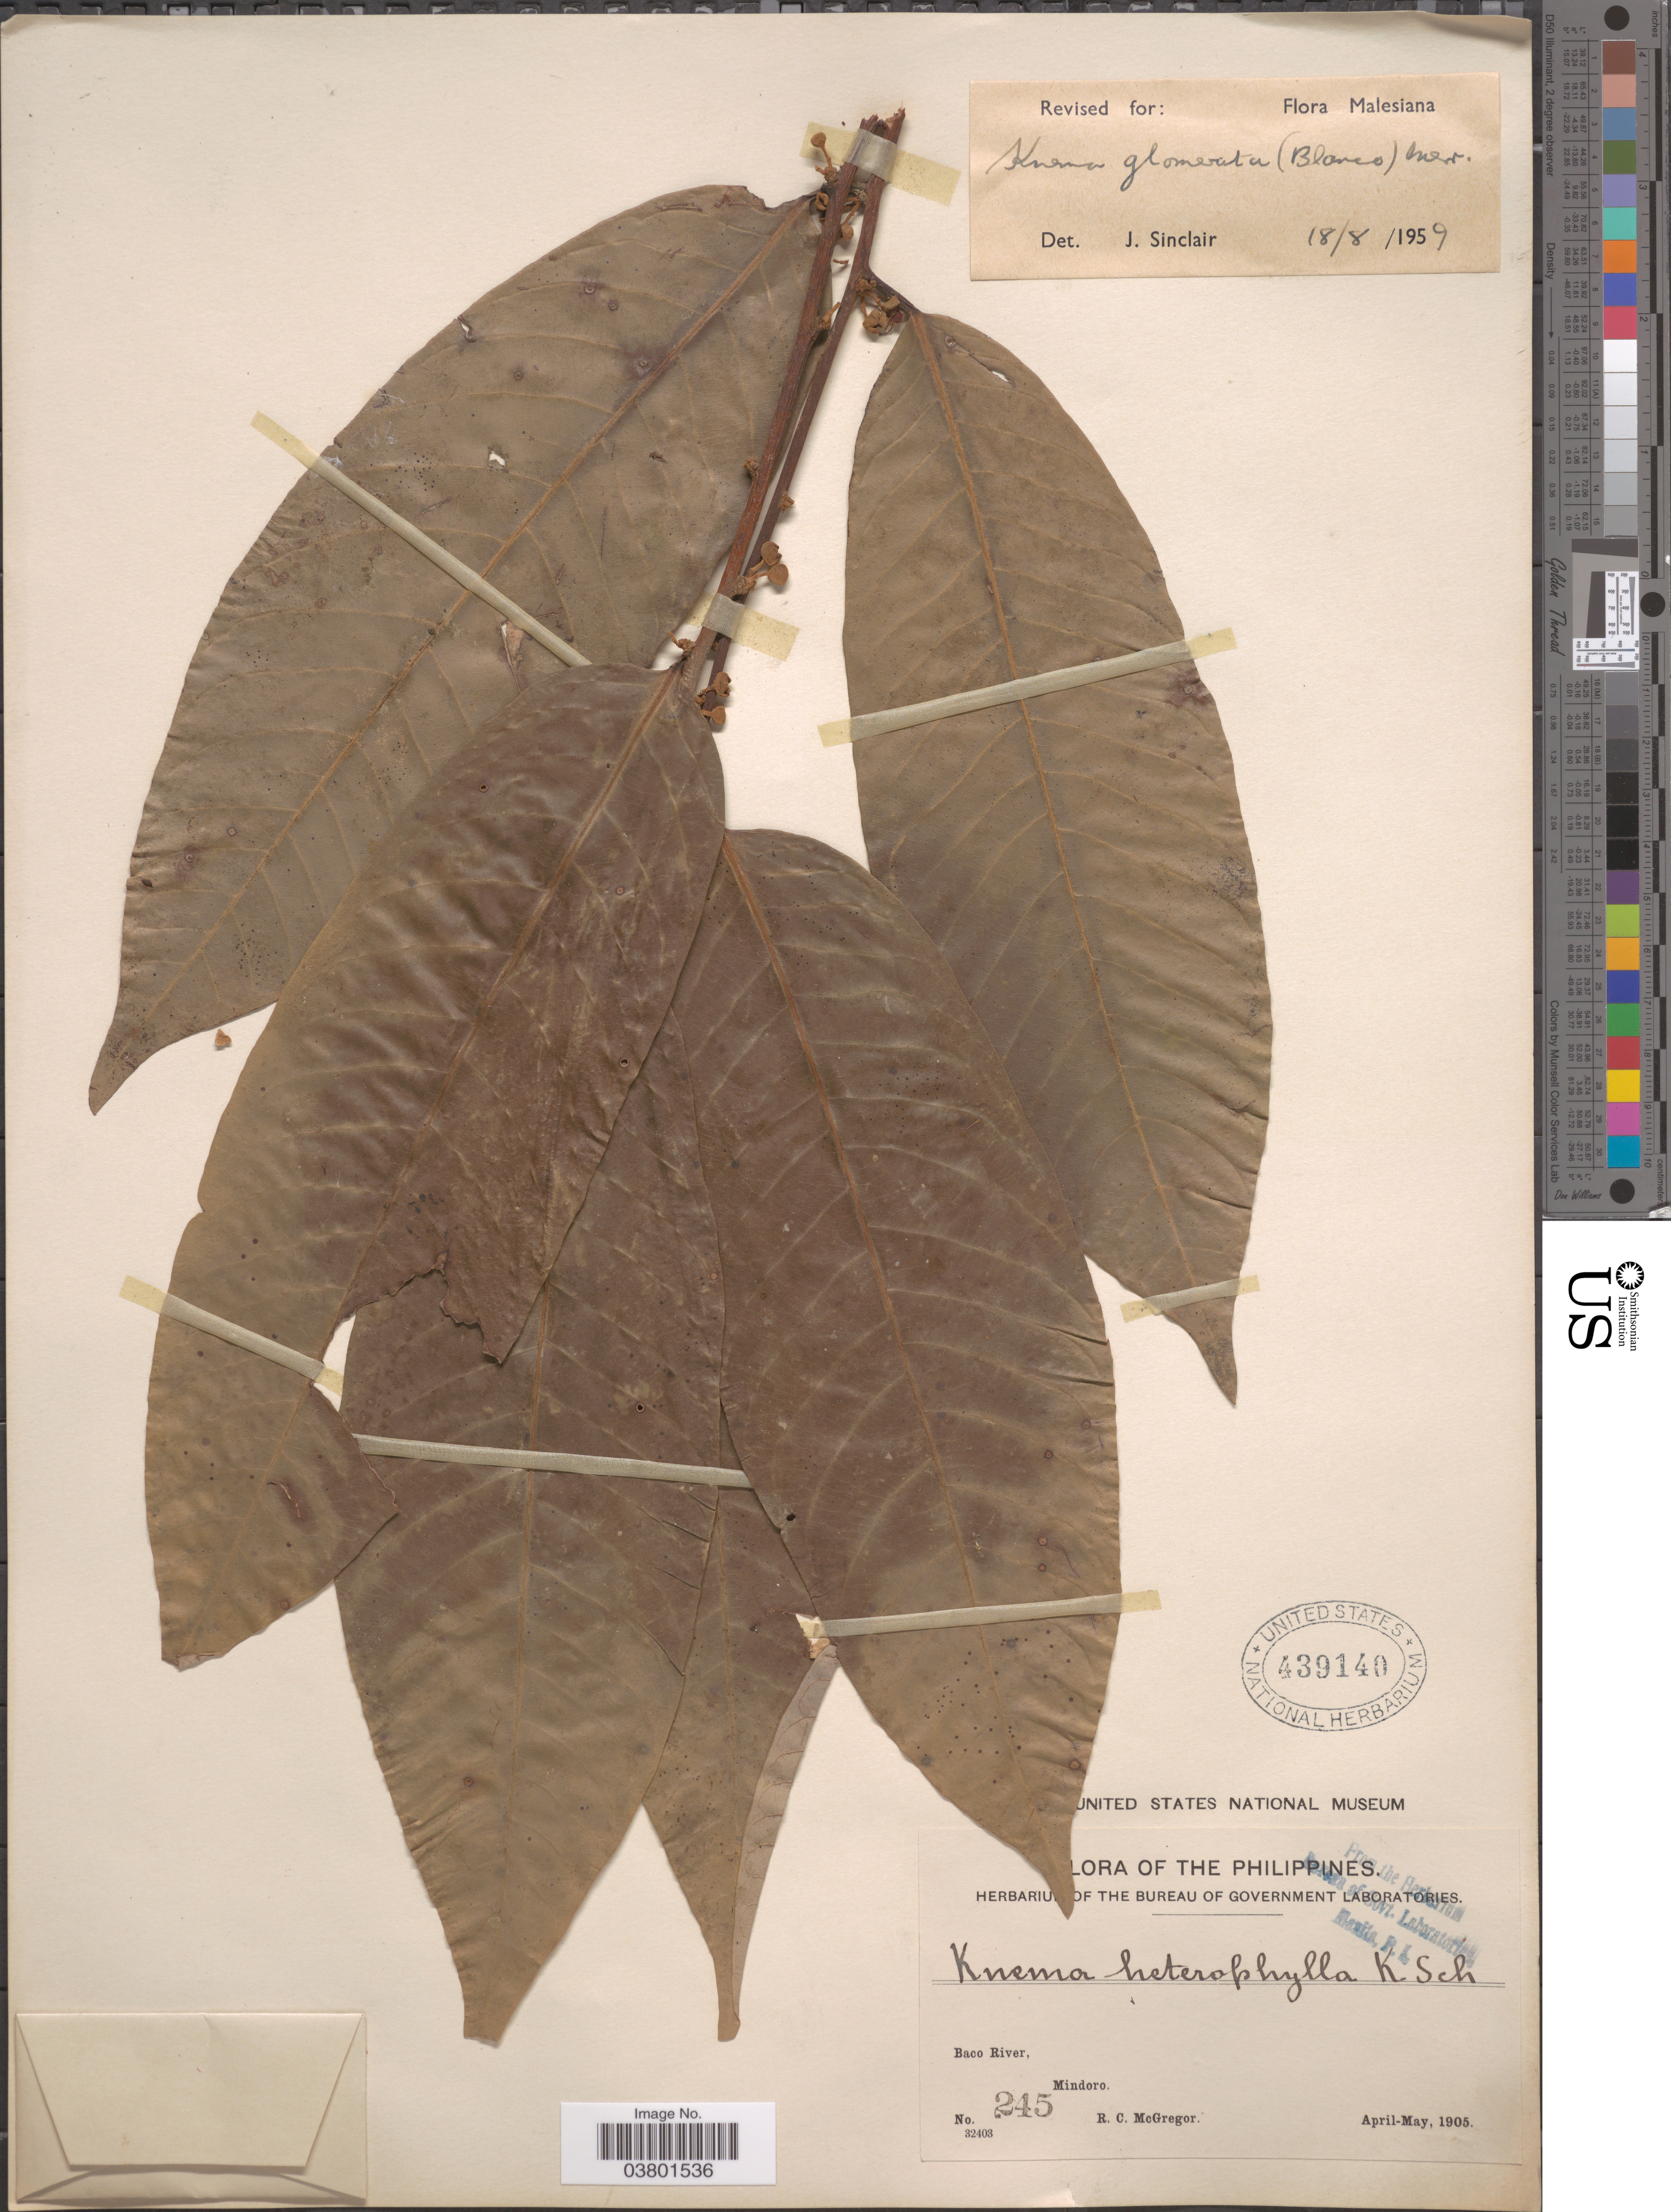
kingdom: Plantae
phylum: Tracheophyta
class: Magnoliopsida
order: Magnoliales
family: Myristicaceae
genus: Knema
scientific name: Knema glomerata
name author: (Blanco) Merr.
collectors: R. C. McGregor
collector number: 245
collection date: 1905-04/1905-05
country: Philippines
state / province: Mimaropa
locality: Baco River, Mindoro.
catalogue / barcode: US 439140